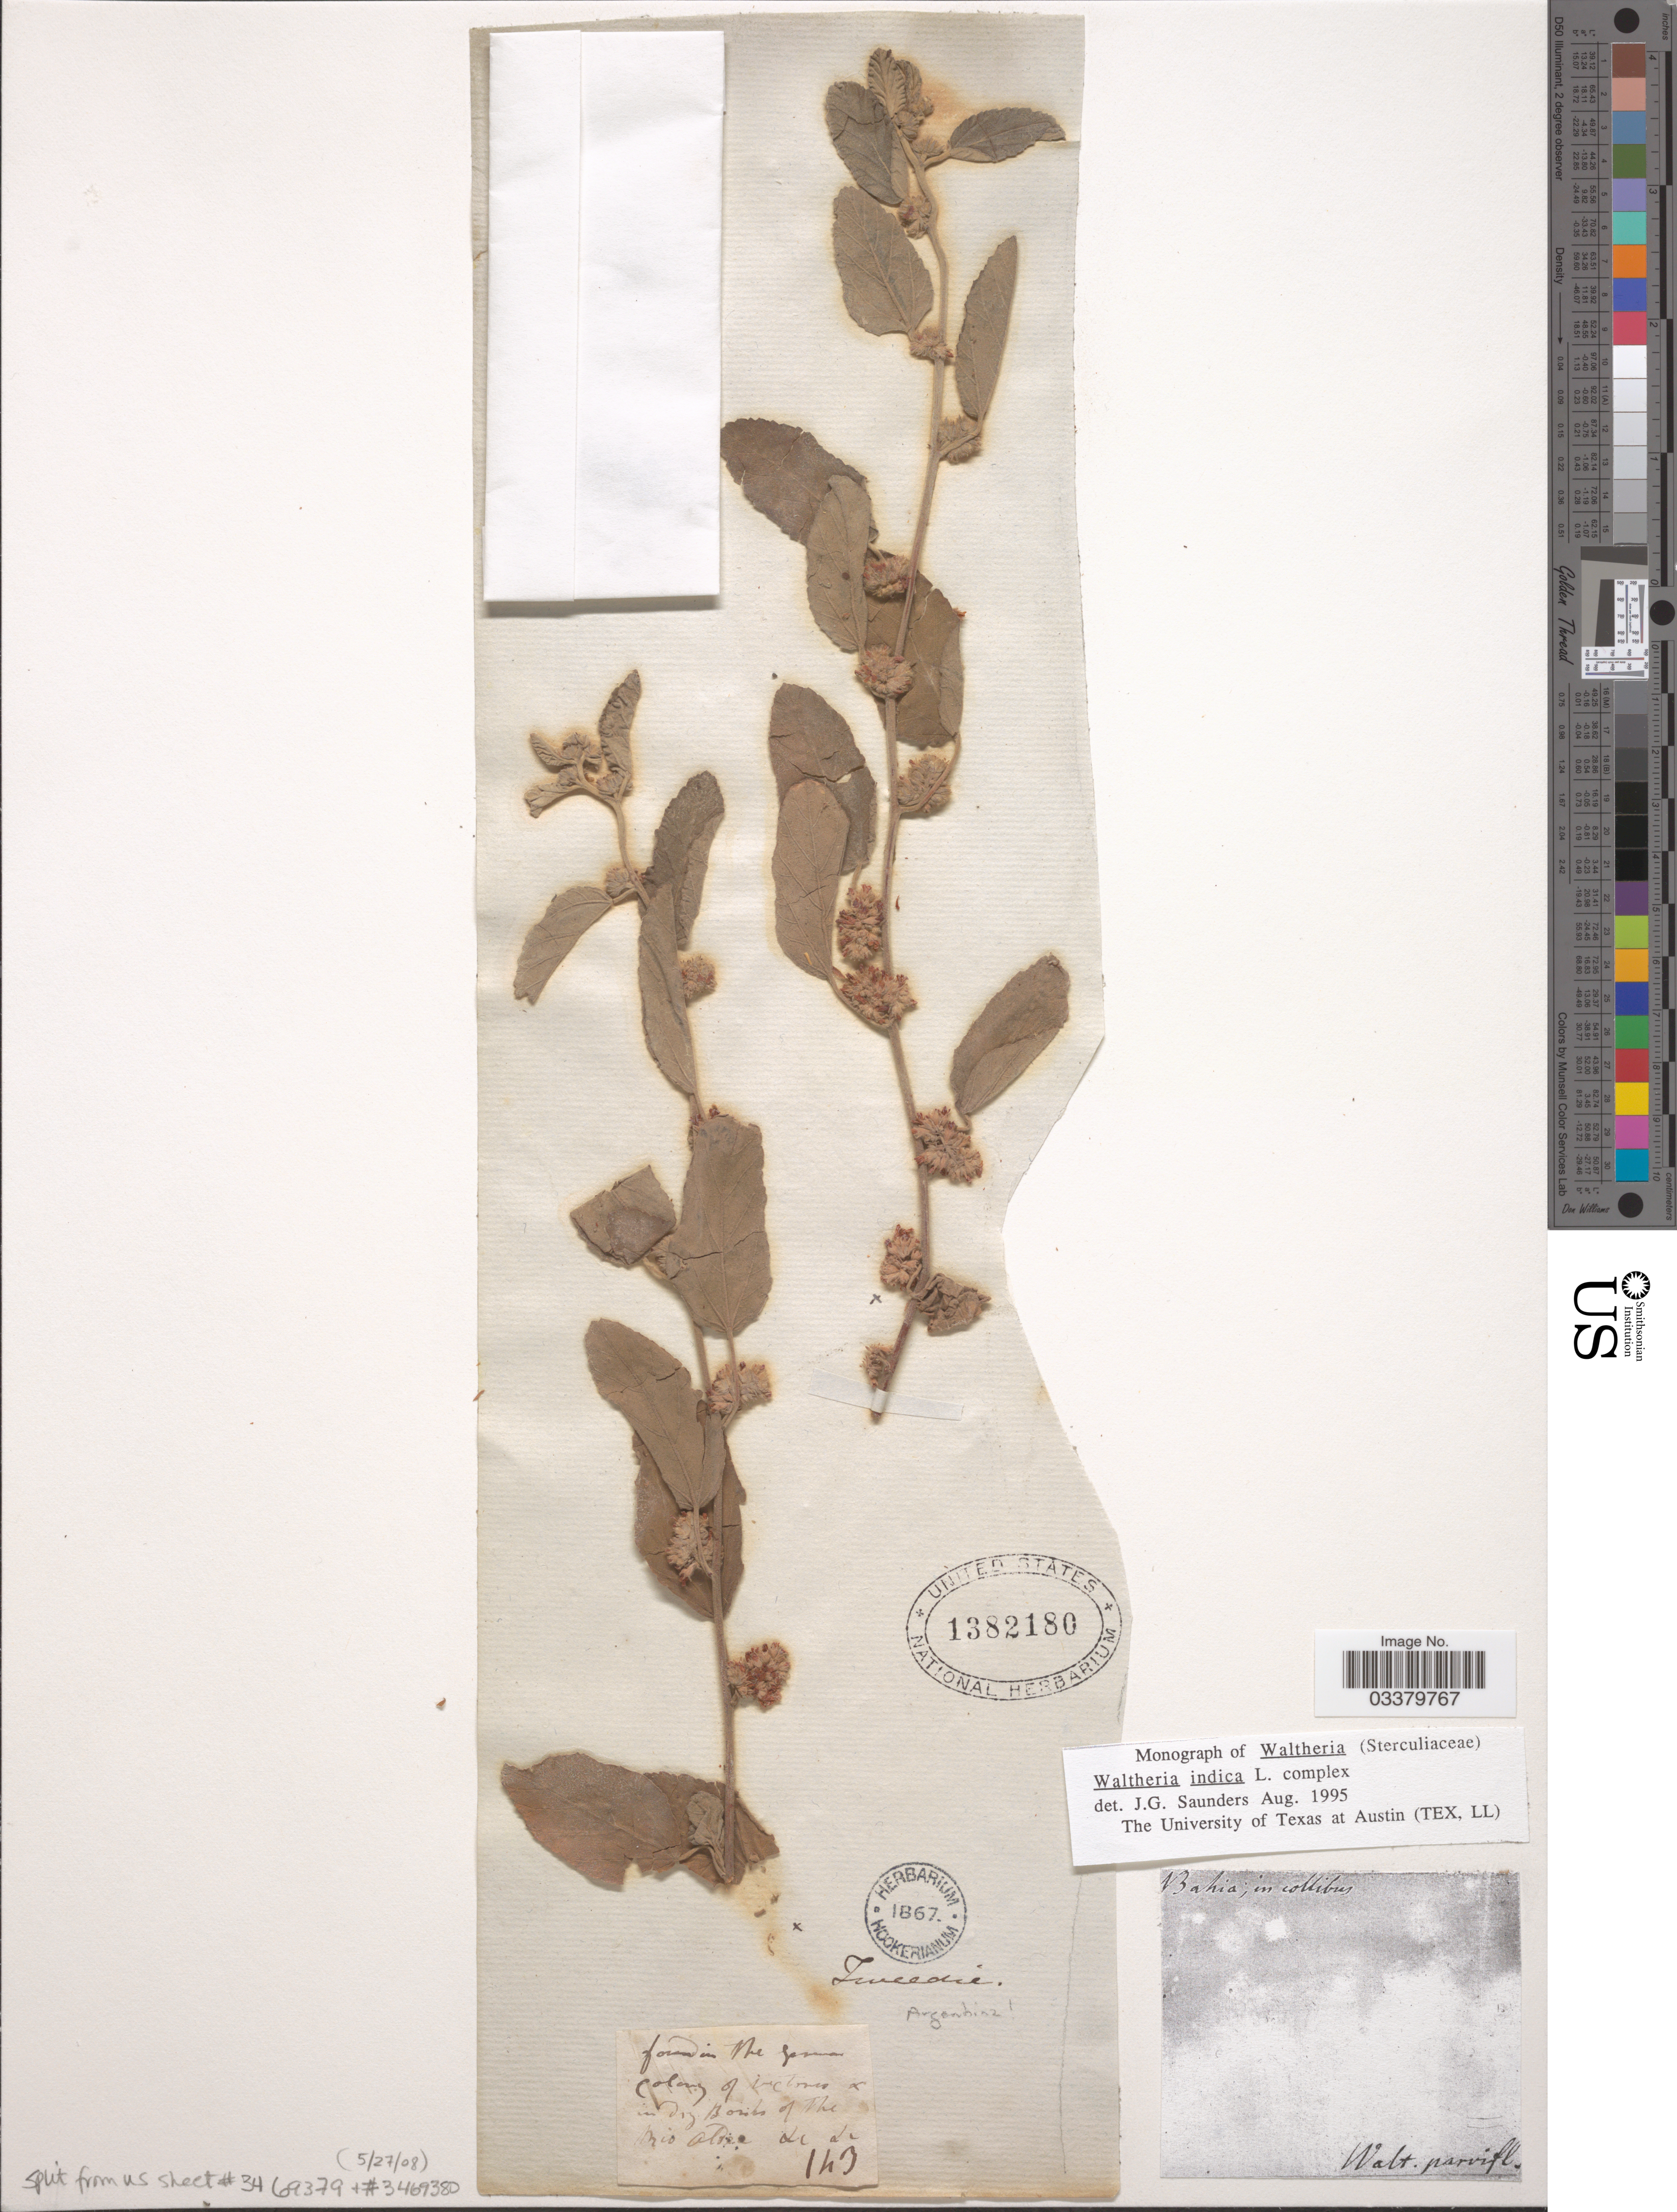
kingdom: Plantae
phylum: Tracheophyta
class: Magnoliopsida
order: Malvales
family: Malvaceae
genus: Waltheria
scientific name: Waltheria indica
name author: L.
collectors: -- Tweedie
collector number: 143?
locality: [illegible text], Bahia, in collibus.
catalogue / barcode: US 1382180